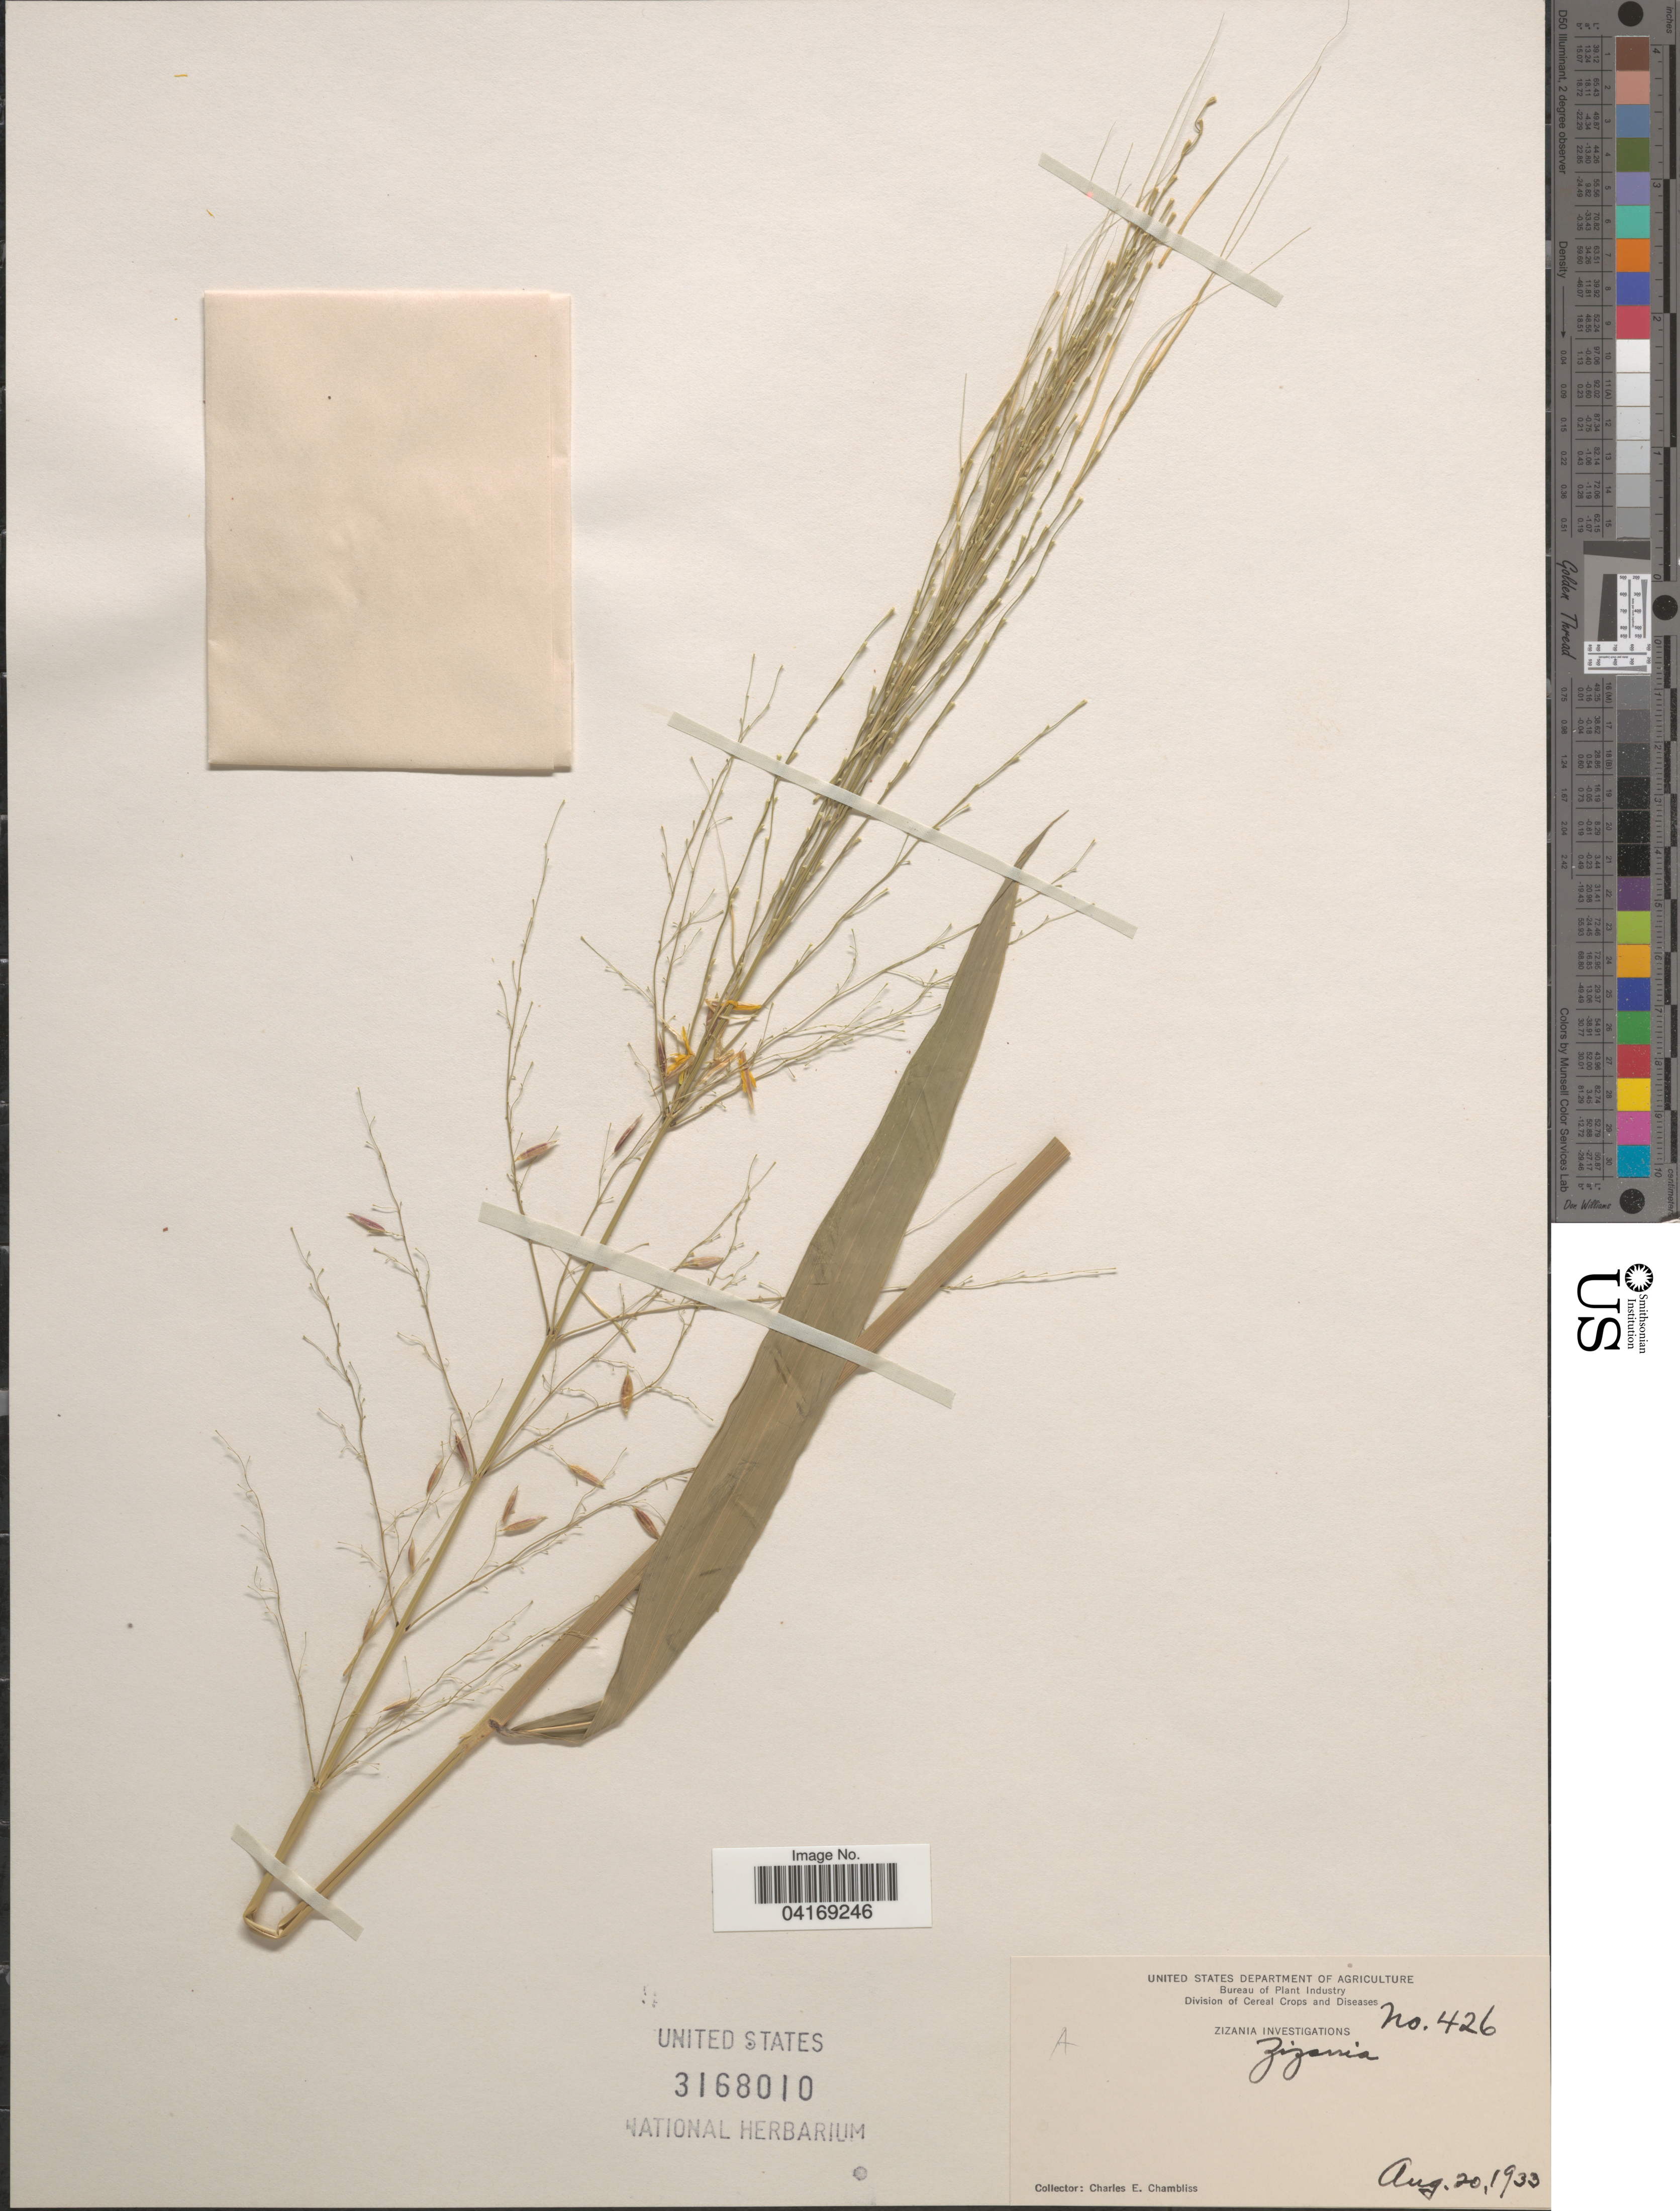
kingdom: Plantae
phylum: Tracheophyta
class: Liliopsida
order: Poales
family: Poaceae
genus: Zizania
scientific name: Zizania sp.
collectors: C. Chambliss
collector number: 426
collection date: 1933-08-20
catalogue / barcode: US 3168010